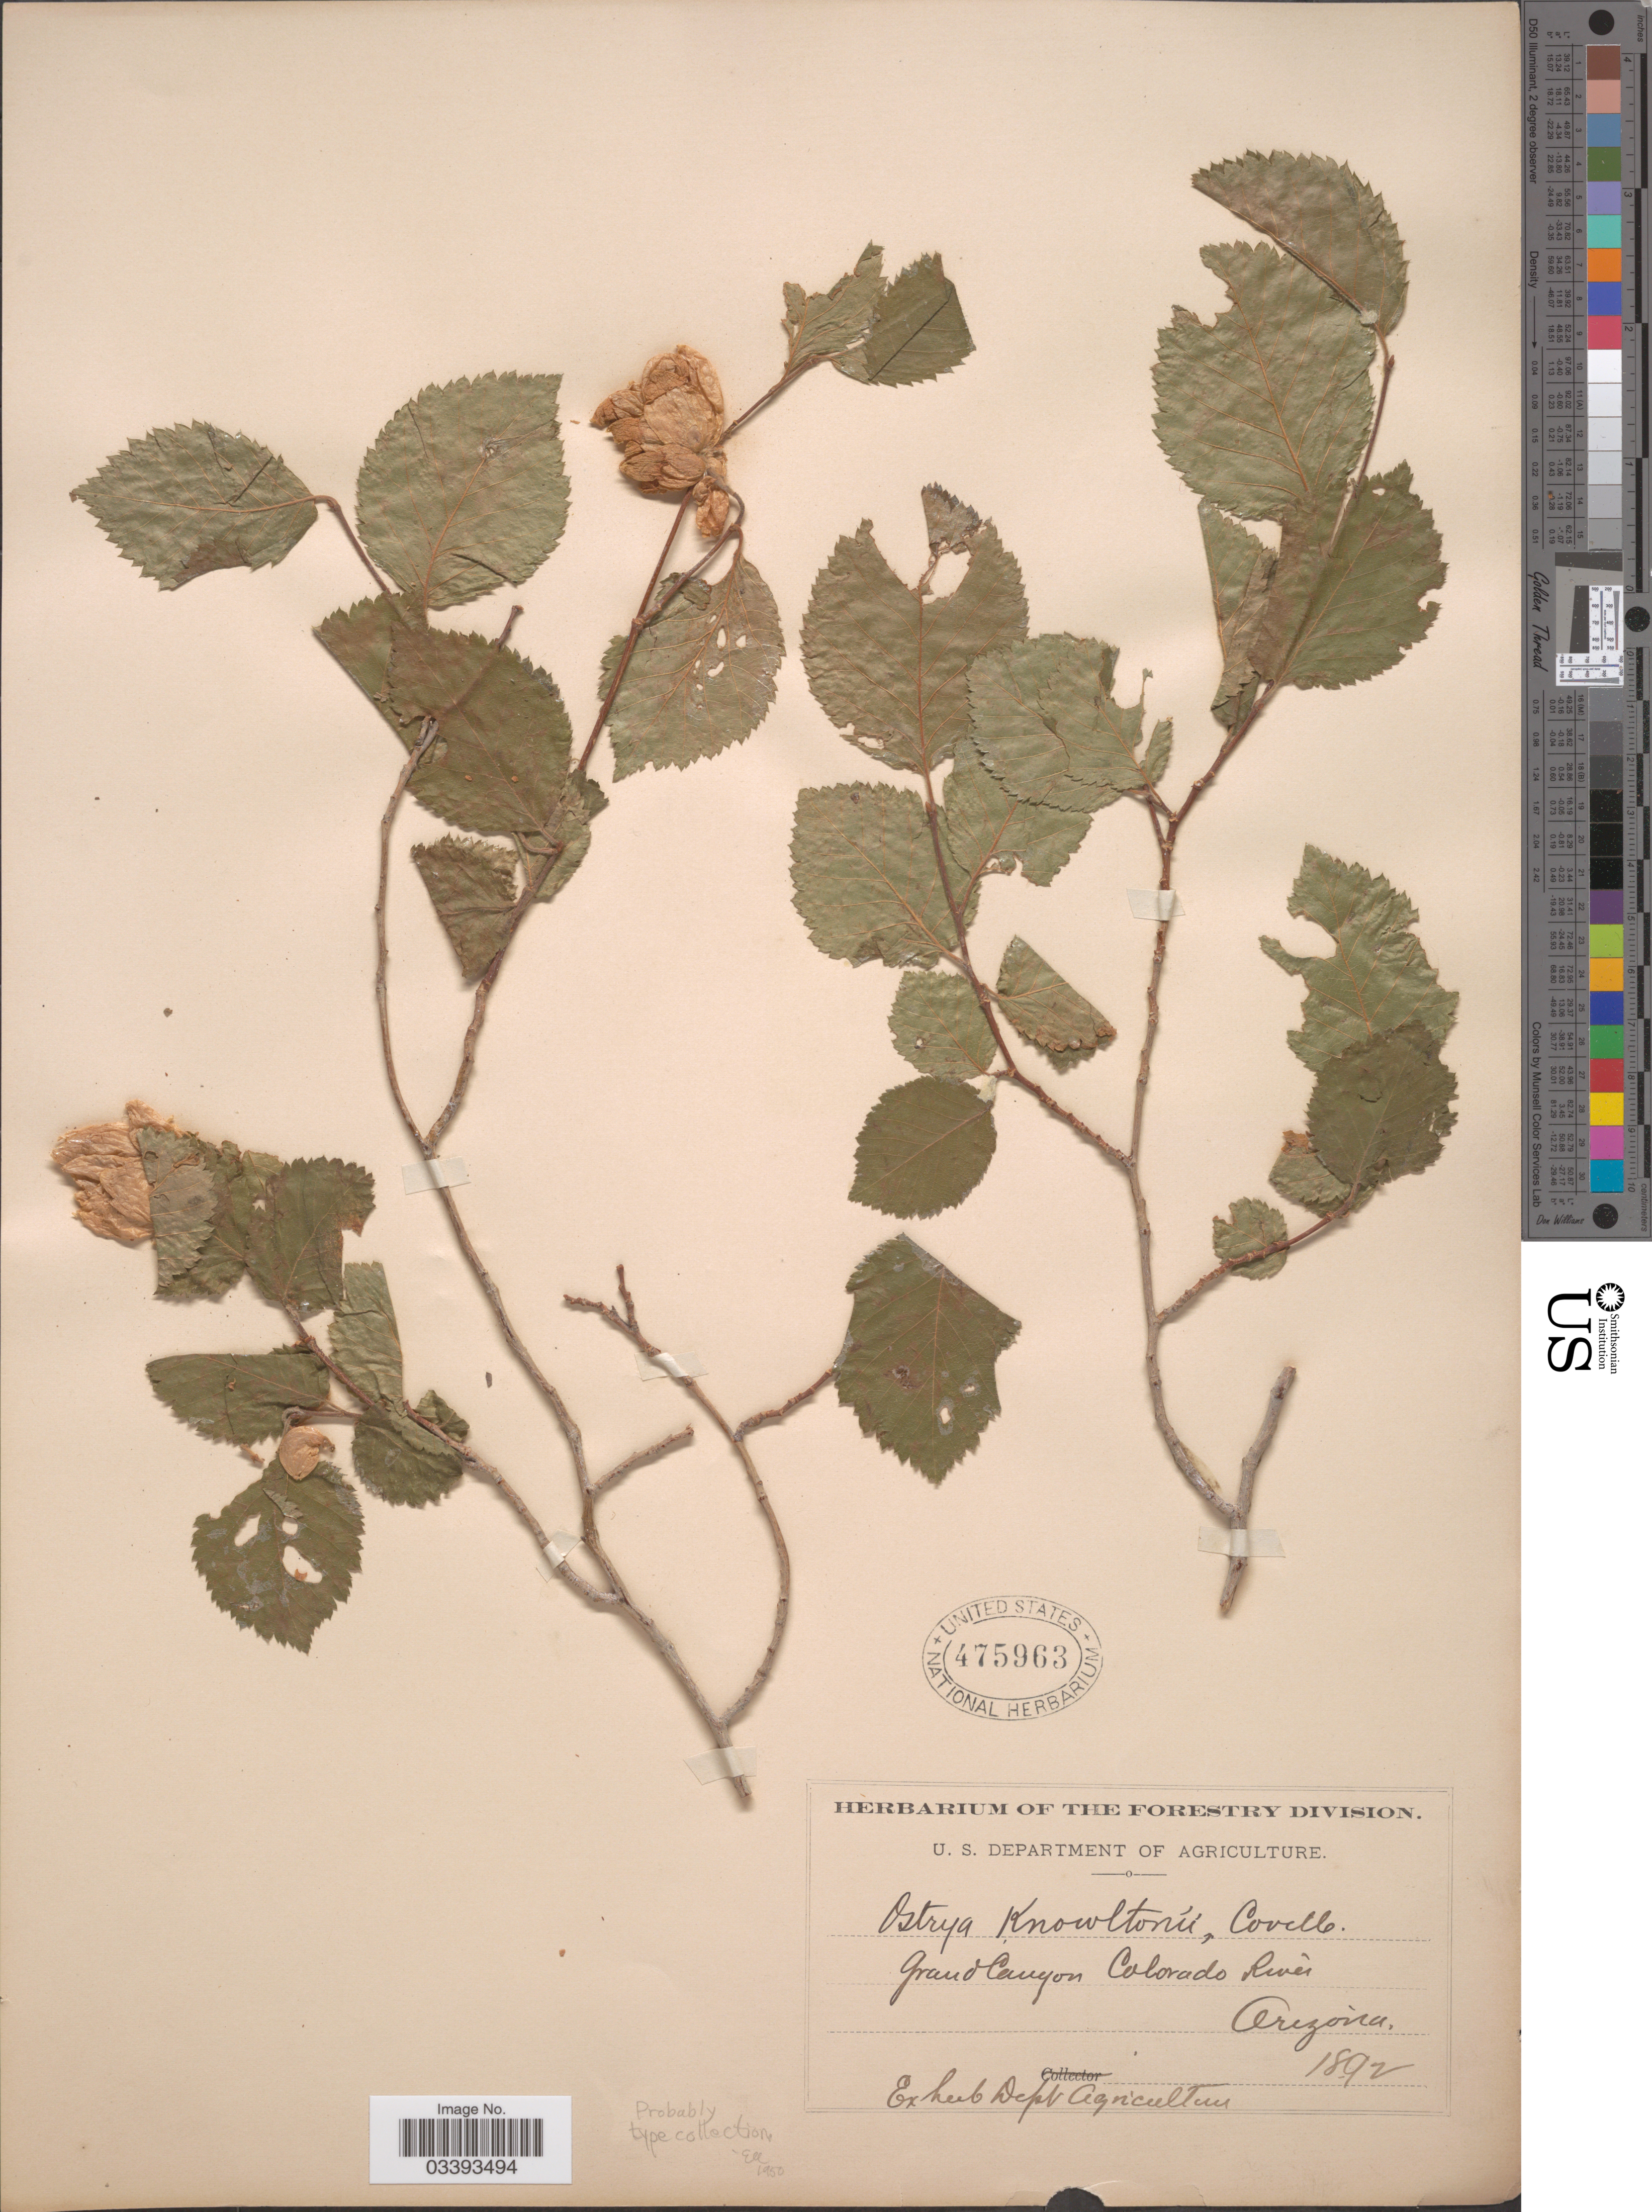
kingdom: Plantae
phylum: Tracheophyta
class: Magnoliopsida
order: Fagales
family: Betulaceae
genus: Ostrya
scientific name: Ostrya knowltoni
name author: Coville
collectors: ex herb. U. S. Department of Agriculture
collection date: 1892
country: United States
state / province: Arizona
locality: Grand Canyon Colorado River.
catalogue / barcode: US 475963